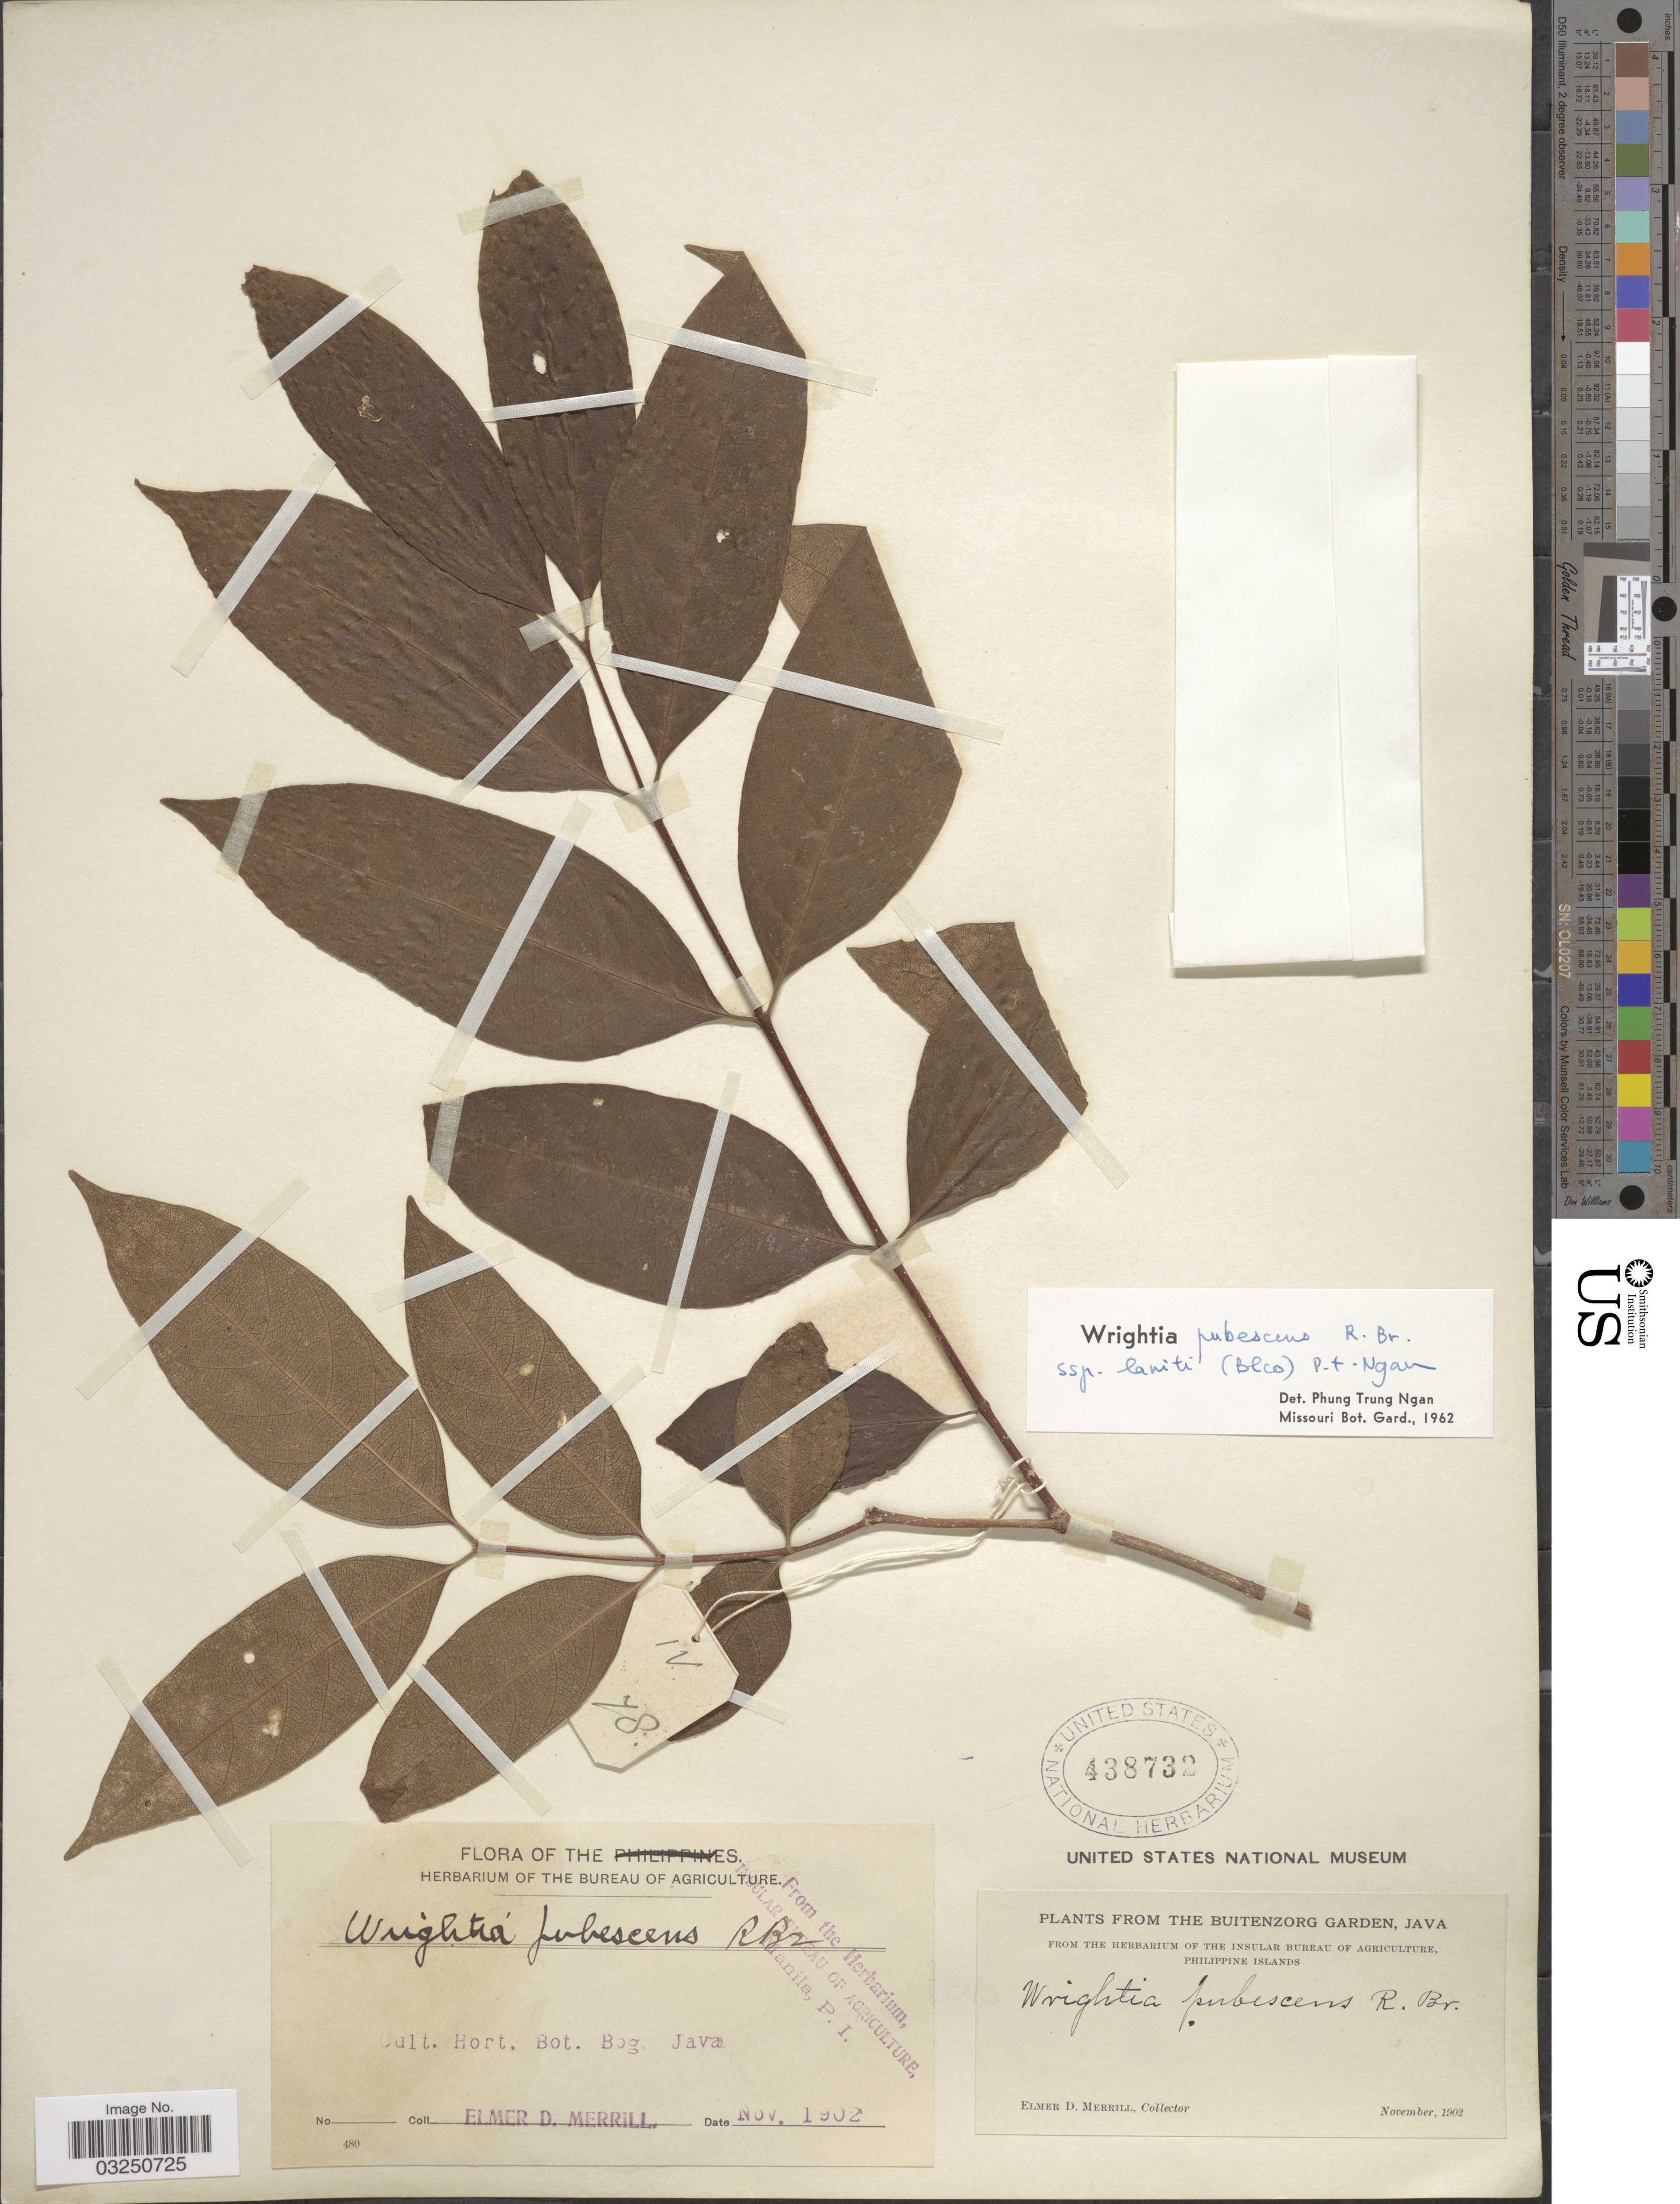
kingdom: Plantae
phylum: Tracheophyta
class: Magnoliopsida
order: Gentianales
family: Apocynaceae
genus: Wrightia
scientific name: Wrightia pubescens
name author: R. Br.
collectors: E. D. Merrill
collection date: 1902-11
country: Indonesia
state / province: Java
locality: Cult. Hort. Bot. Bog. Java. The Buitenzorg Garden.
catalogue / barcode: US 438732